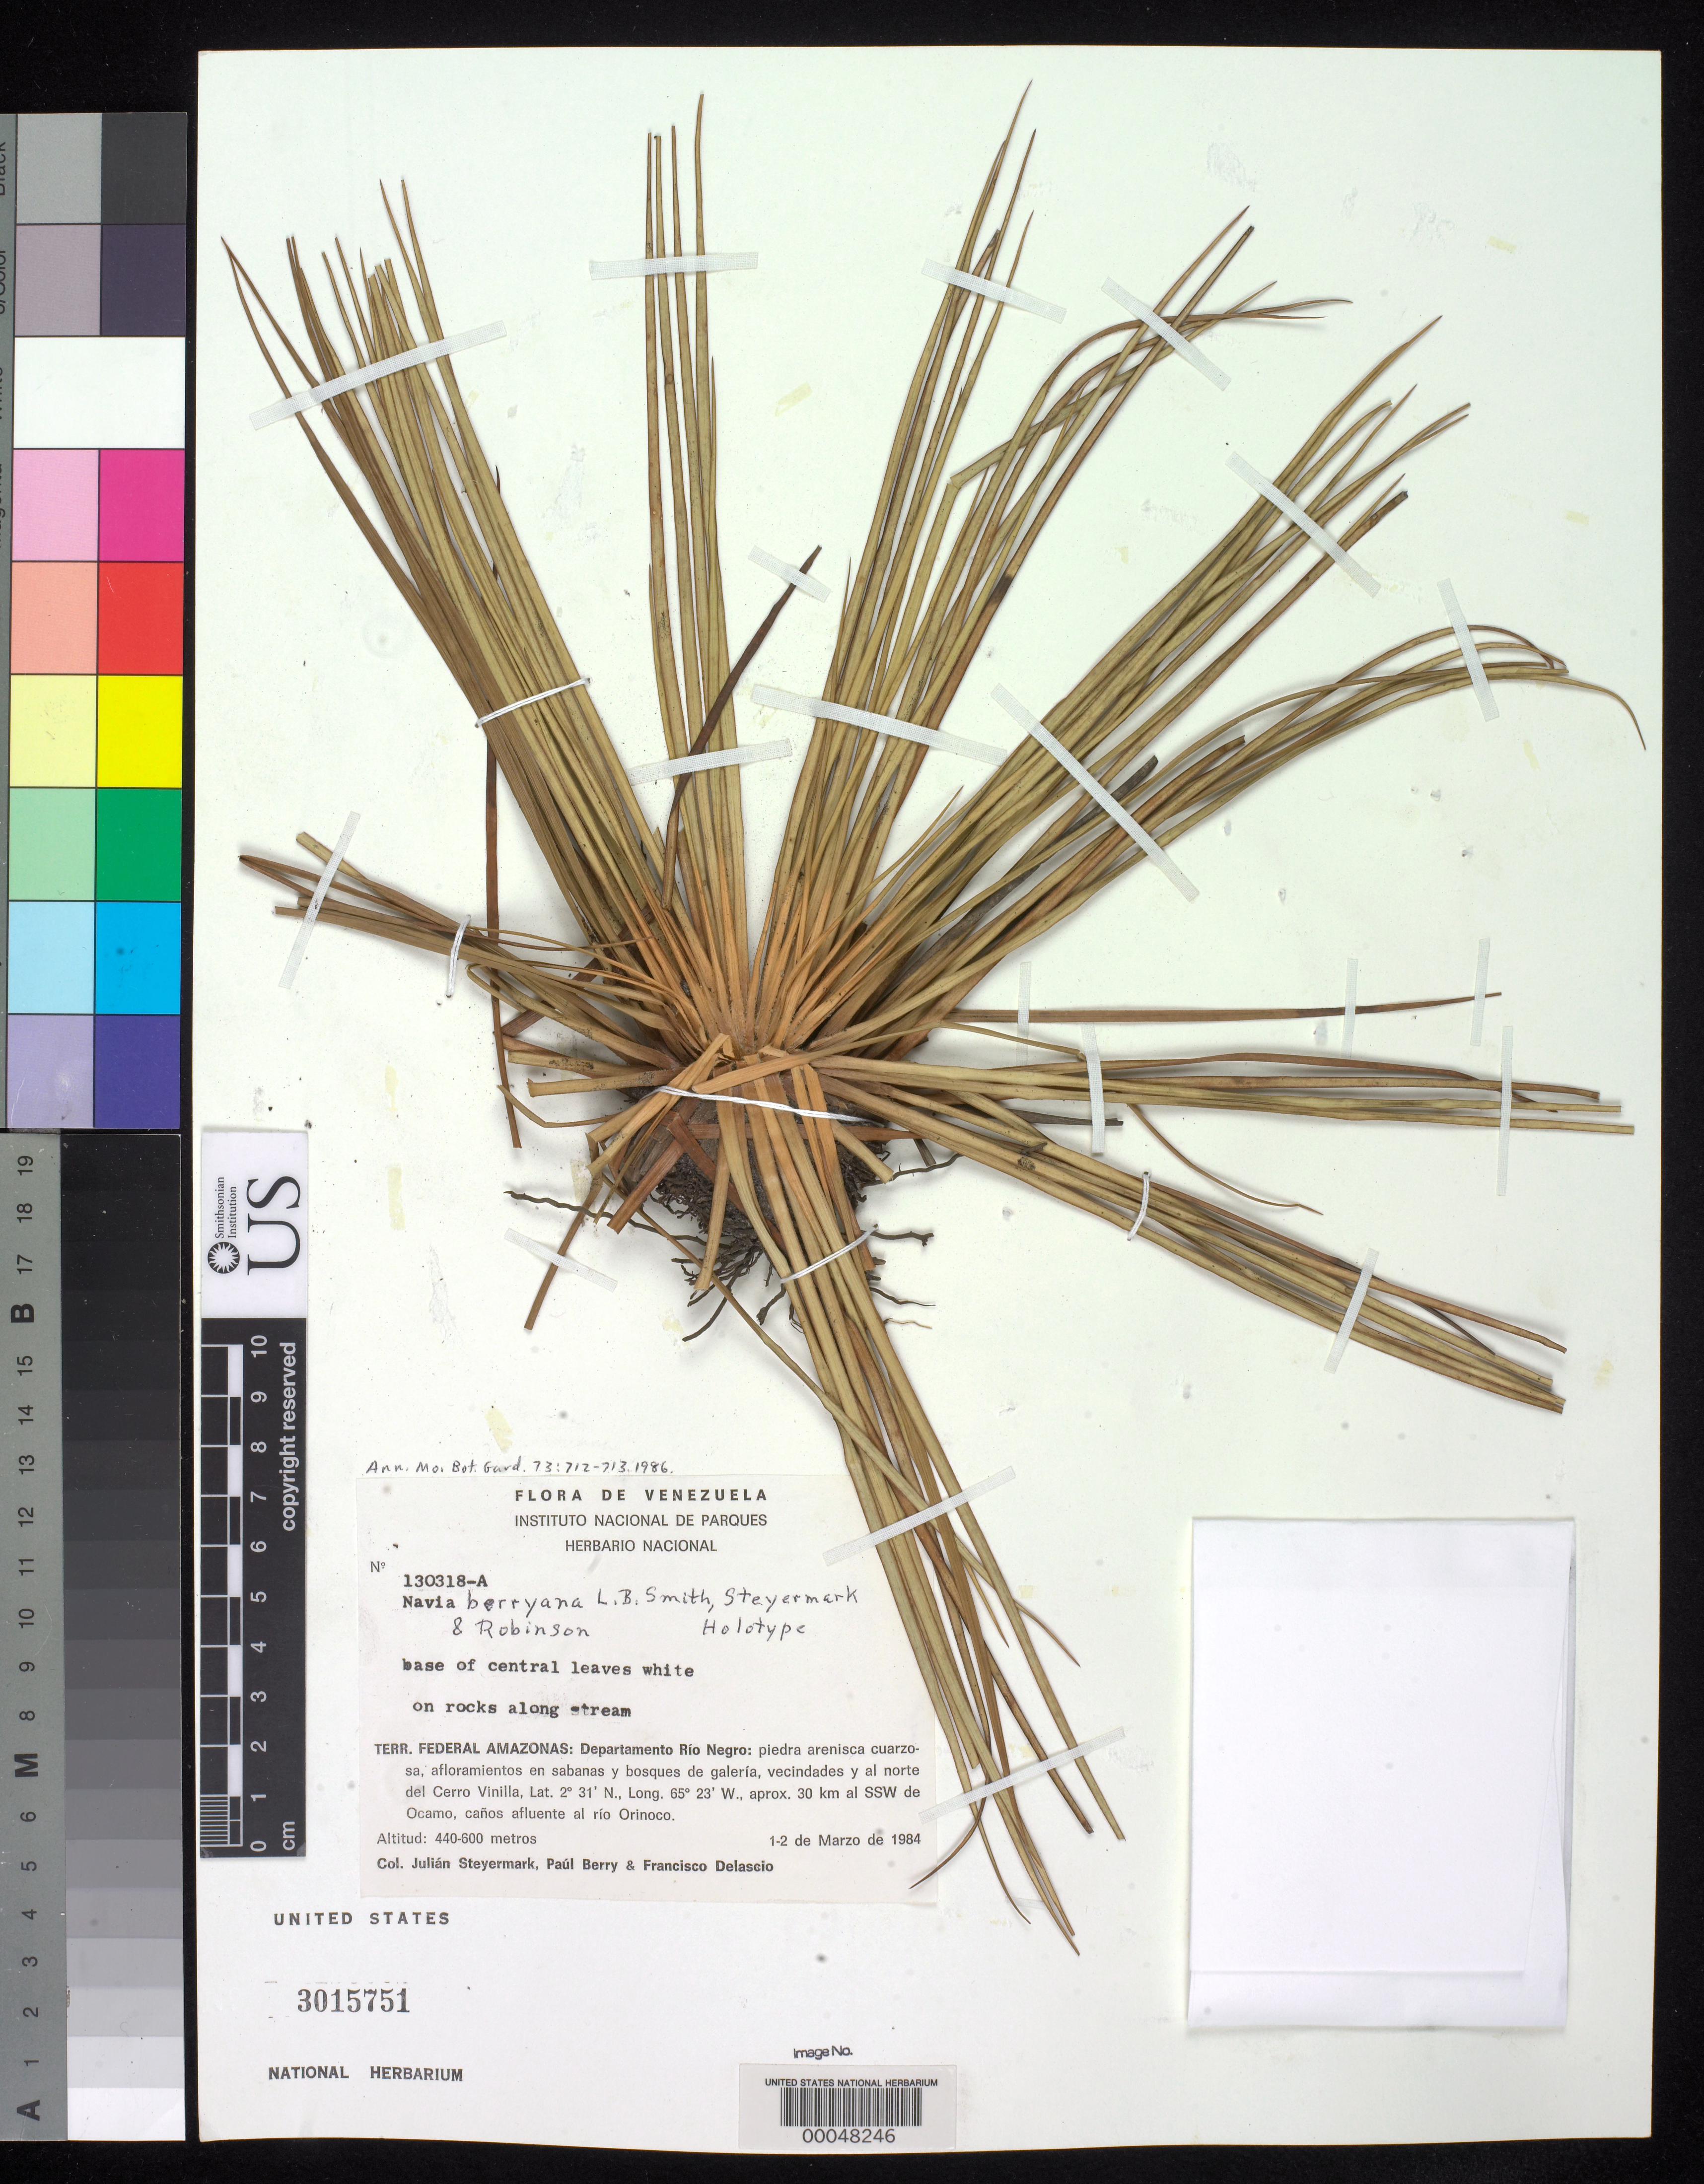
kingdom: Plantae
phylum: Tracheophyta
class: Liliopsida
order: Poales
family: Bromeliaceae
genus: Navia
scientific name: Navia berryana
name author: L.B. Sm.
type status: Holotype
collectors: J. Steyermark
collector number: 130318-a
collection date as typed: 01 Mar 1984 to 02 Mar 1984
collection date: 1984-03-01/1984-03-02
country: Venezuela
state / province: Amazonas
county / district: Rio Negro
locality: N slope of Cerro Vinilla, 30 km. SSW de Ocamo.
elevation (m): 440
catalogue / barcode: US 3015751